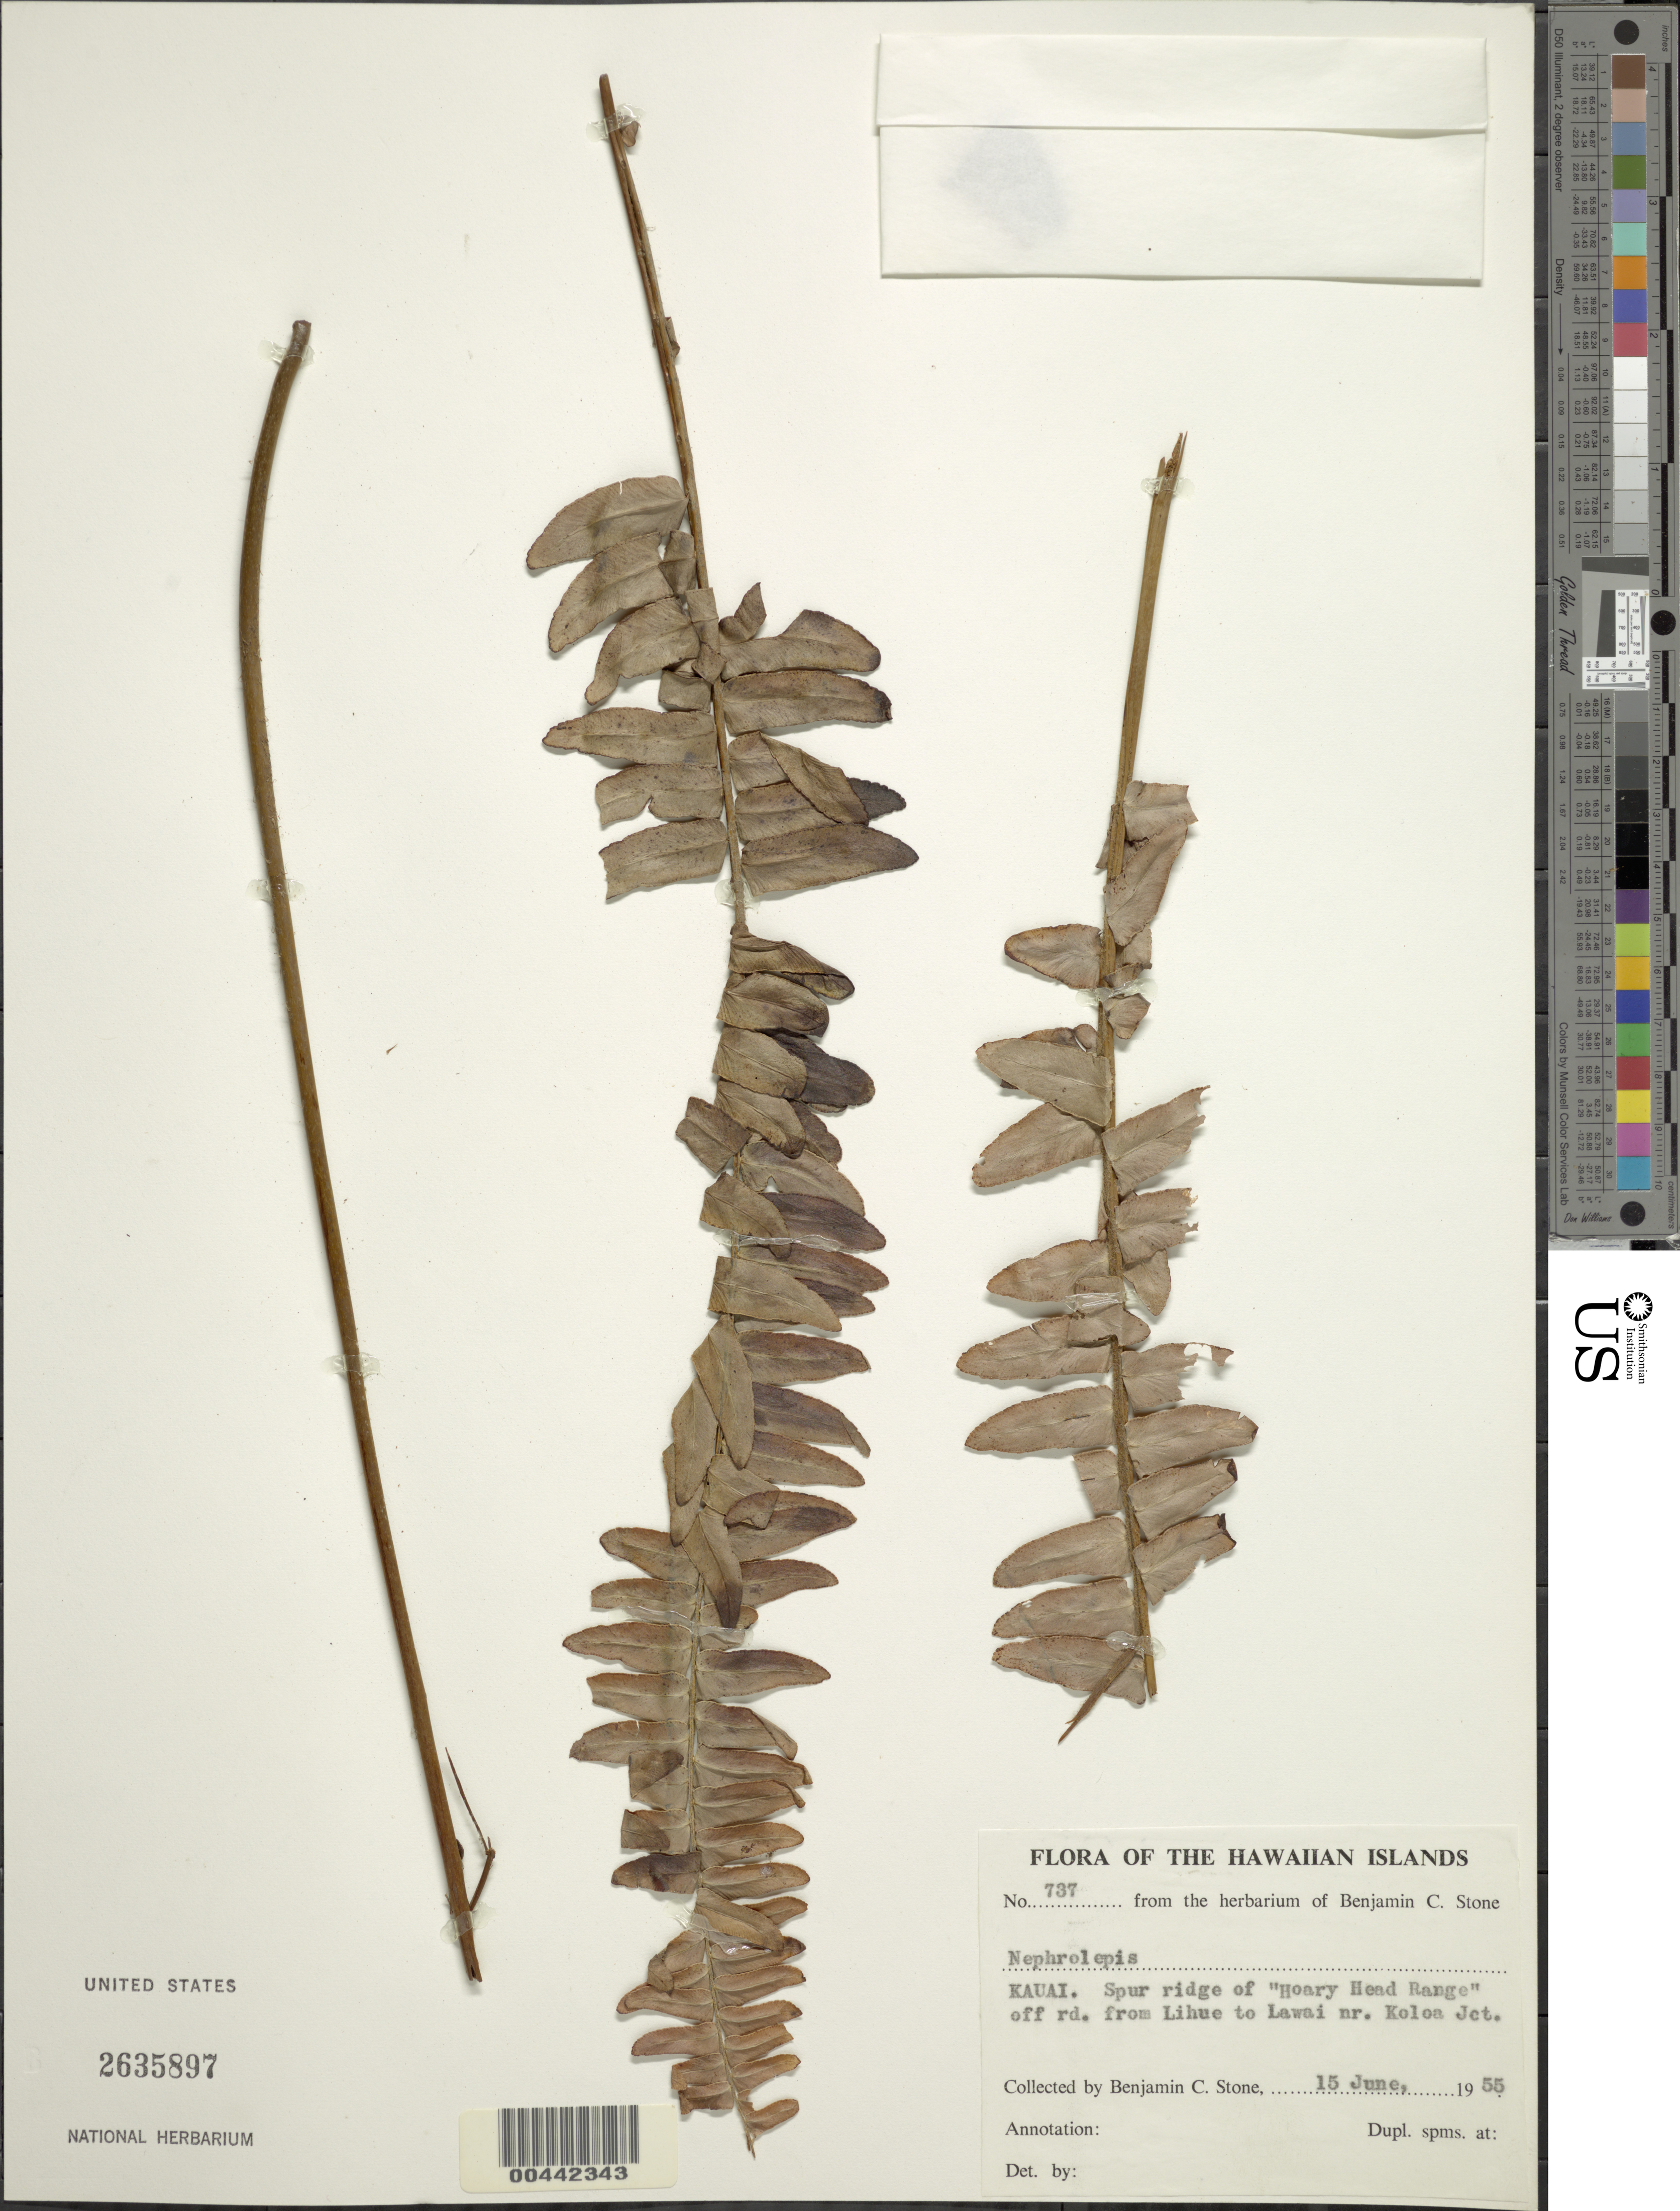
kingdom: Plantae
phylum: Tracheophyta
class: Polypodiopsida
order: Polypodiales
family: Nephrolepidaceae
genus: Nephrolepis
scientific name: Nephrolepis exaltata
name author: (L.) Schott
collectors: B. C. Stone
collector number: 737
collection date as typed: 15 Jun 1955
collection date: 1955-06-15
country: United States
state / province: Hawaii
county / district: Kauai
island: Kaua'i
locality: Kauai, spur ridge of Hoary Head Range off road from Lihue to Lawai nr. Koloa Jct.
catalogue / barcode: US 2635897